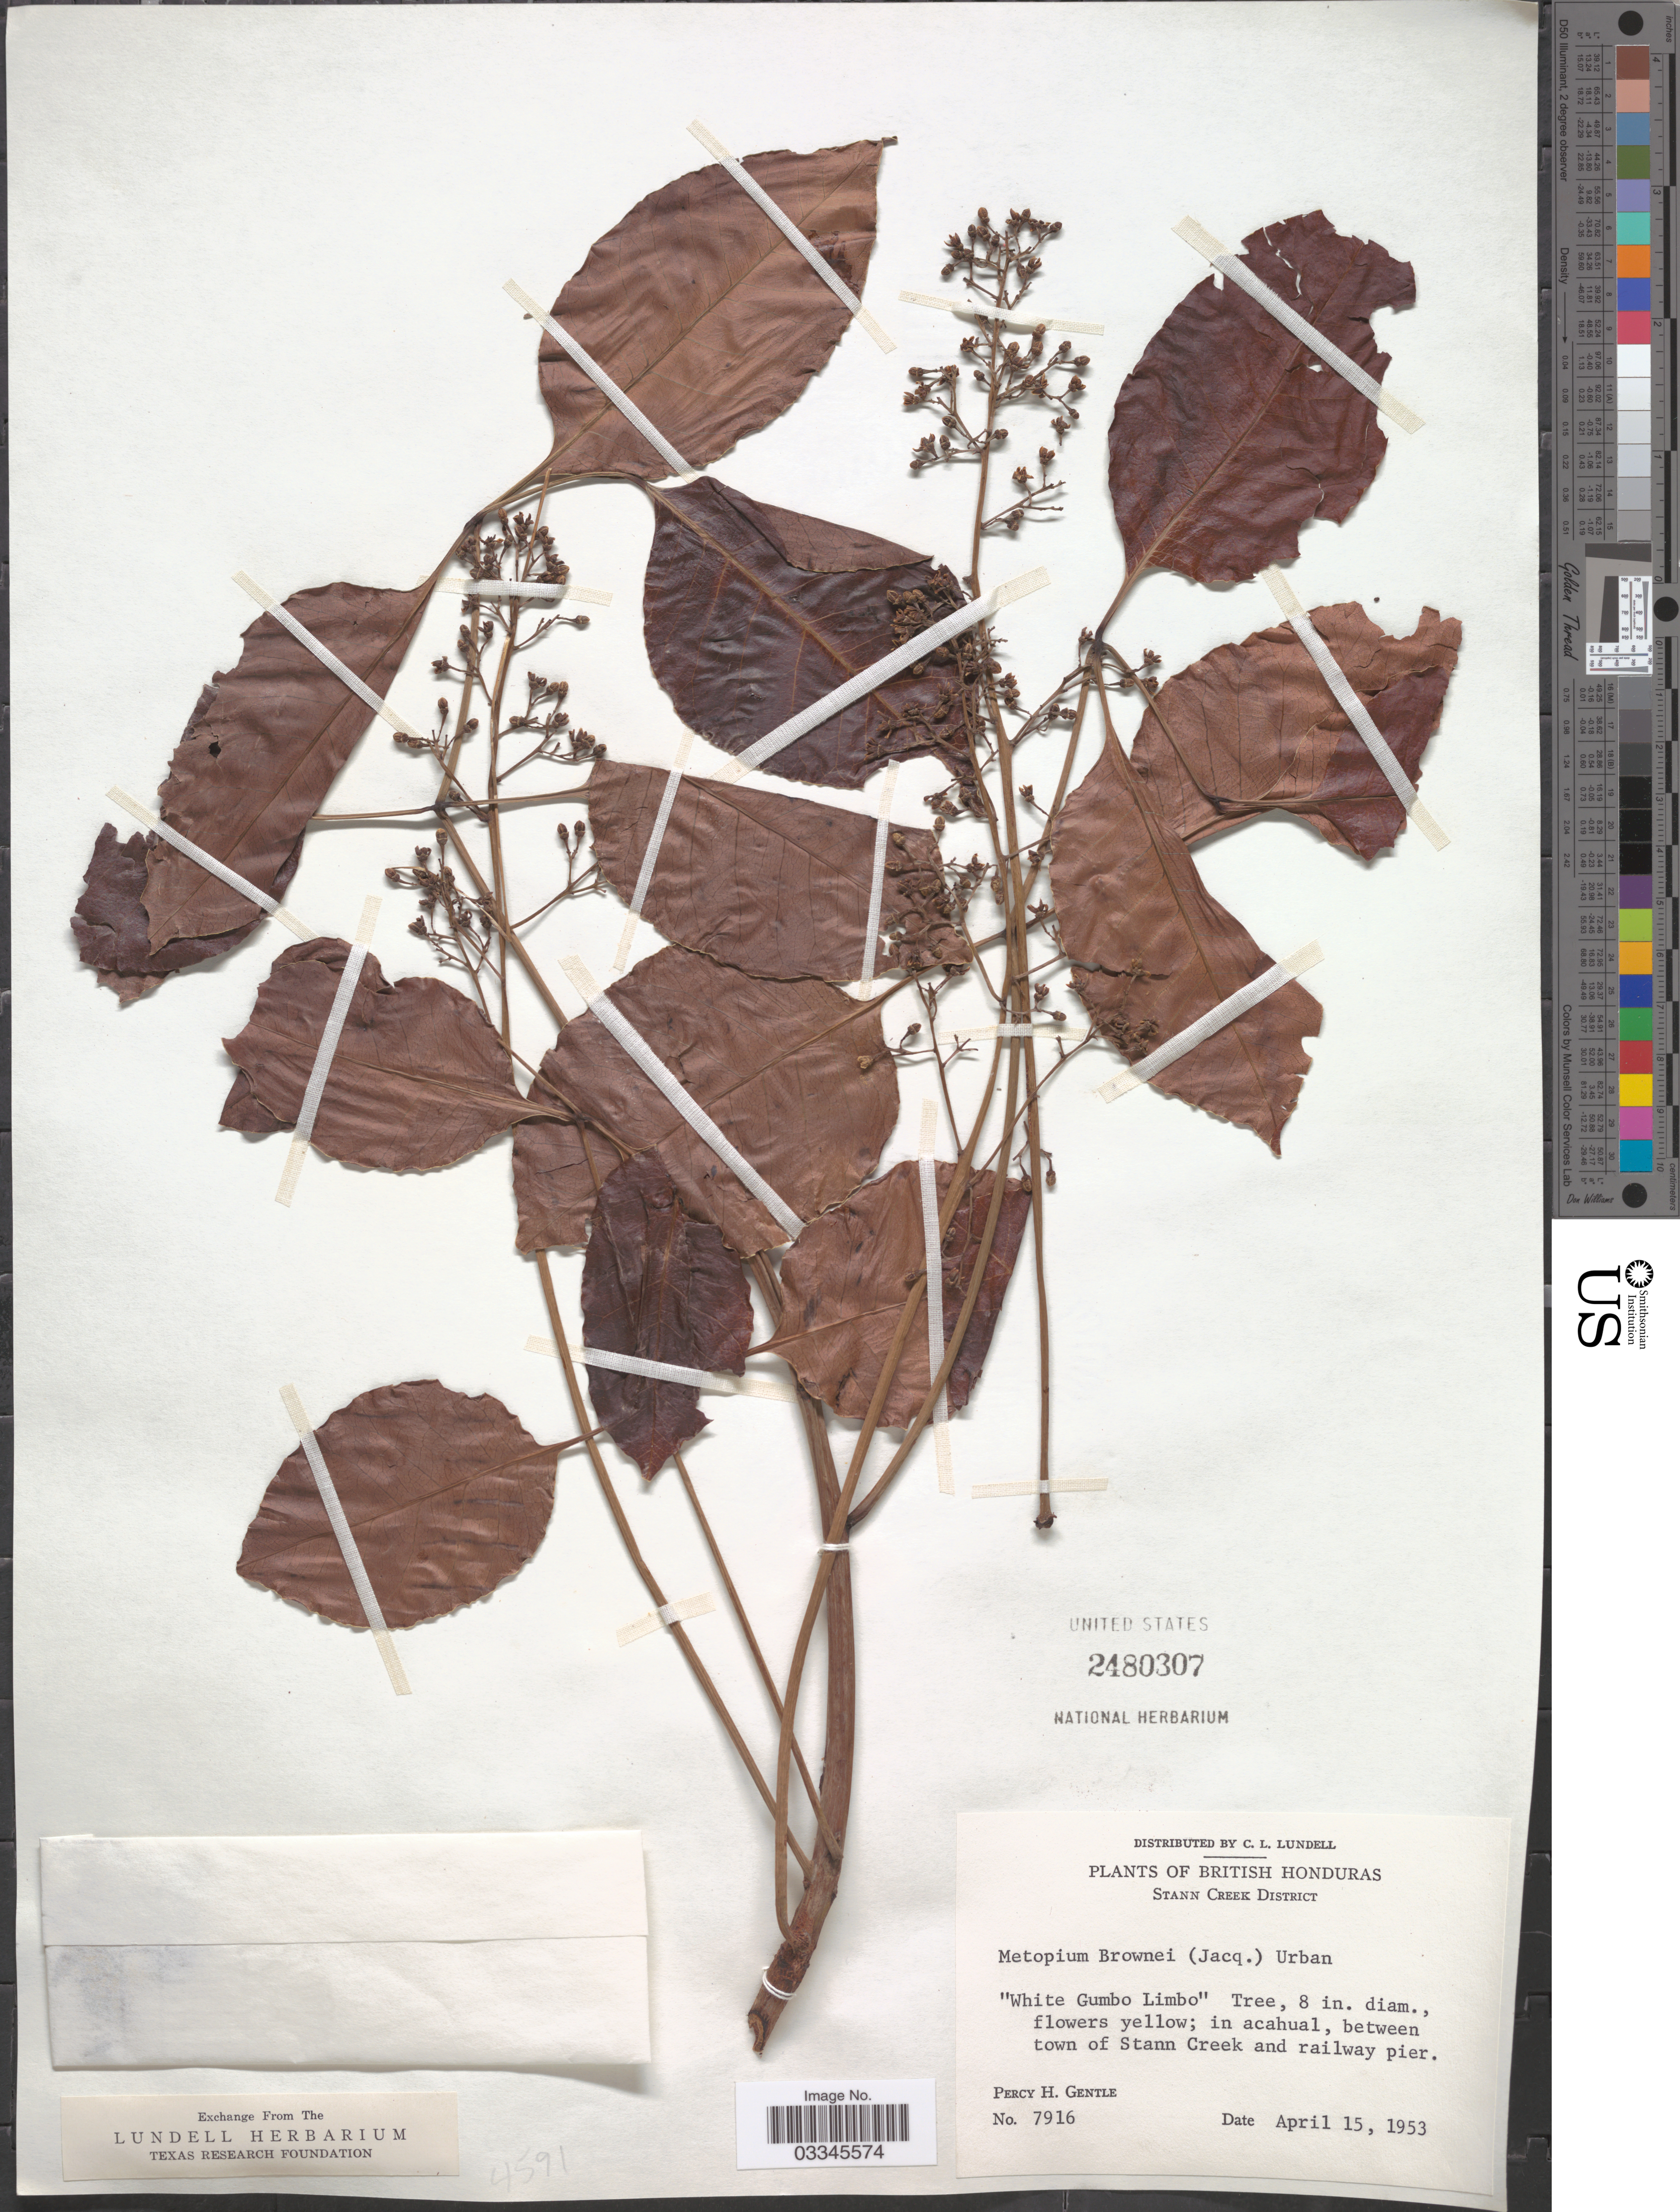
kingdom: Plantae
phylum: Tracheophyta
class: Magnoliopsida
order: Sapindales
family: Anacardiaceae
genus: Metopium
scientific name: Metopium brownei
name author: (Jacq.) Urb.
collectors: P. H. Gentle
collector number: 7916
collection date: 1953-04-15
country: Belize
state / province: Stann Creek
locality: British Honduras. Stann Creek District. In acahual, between town of Stann Creek and railway pier.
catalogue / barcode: US 2480307